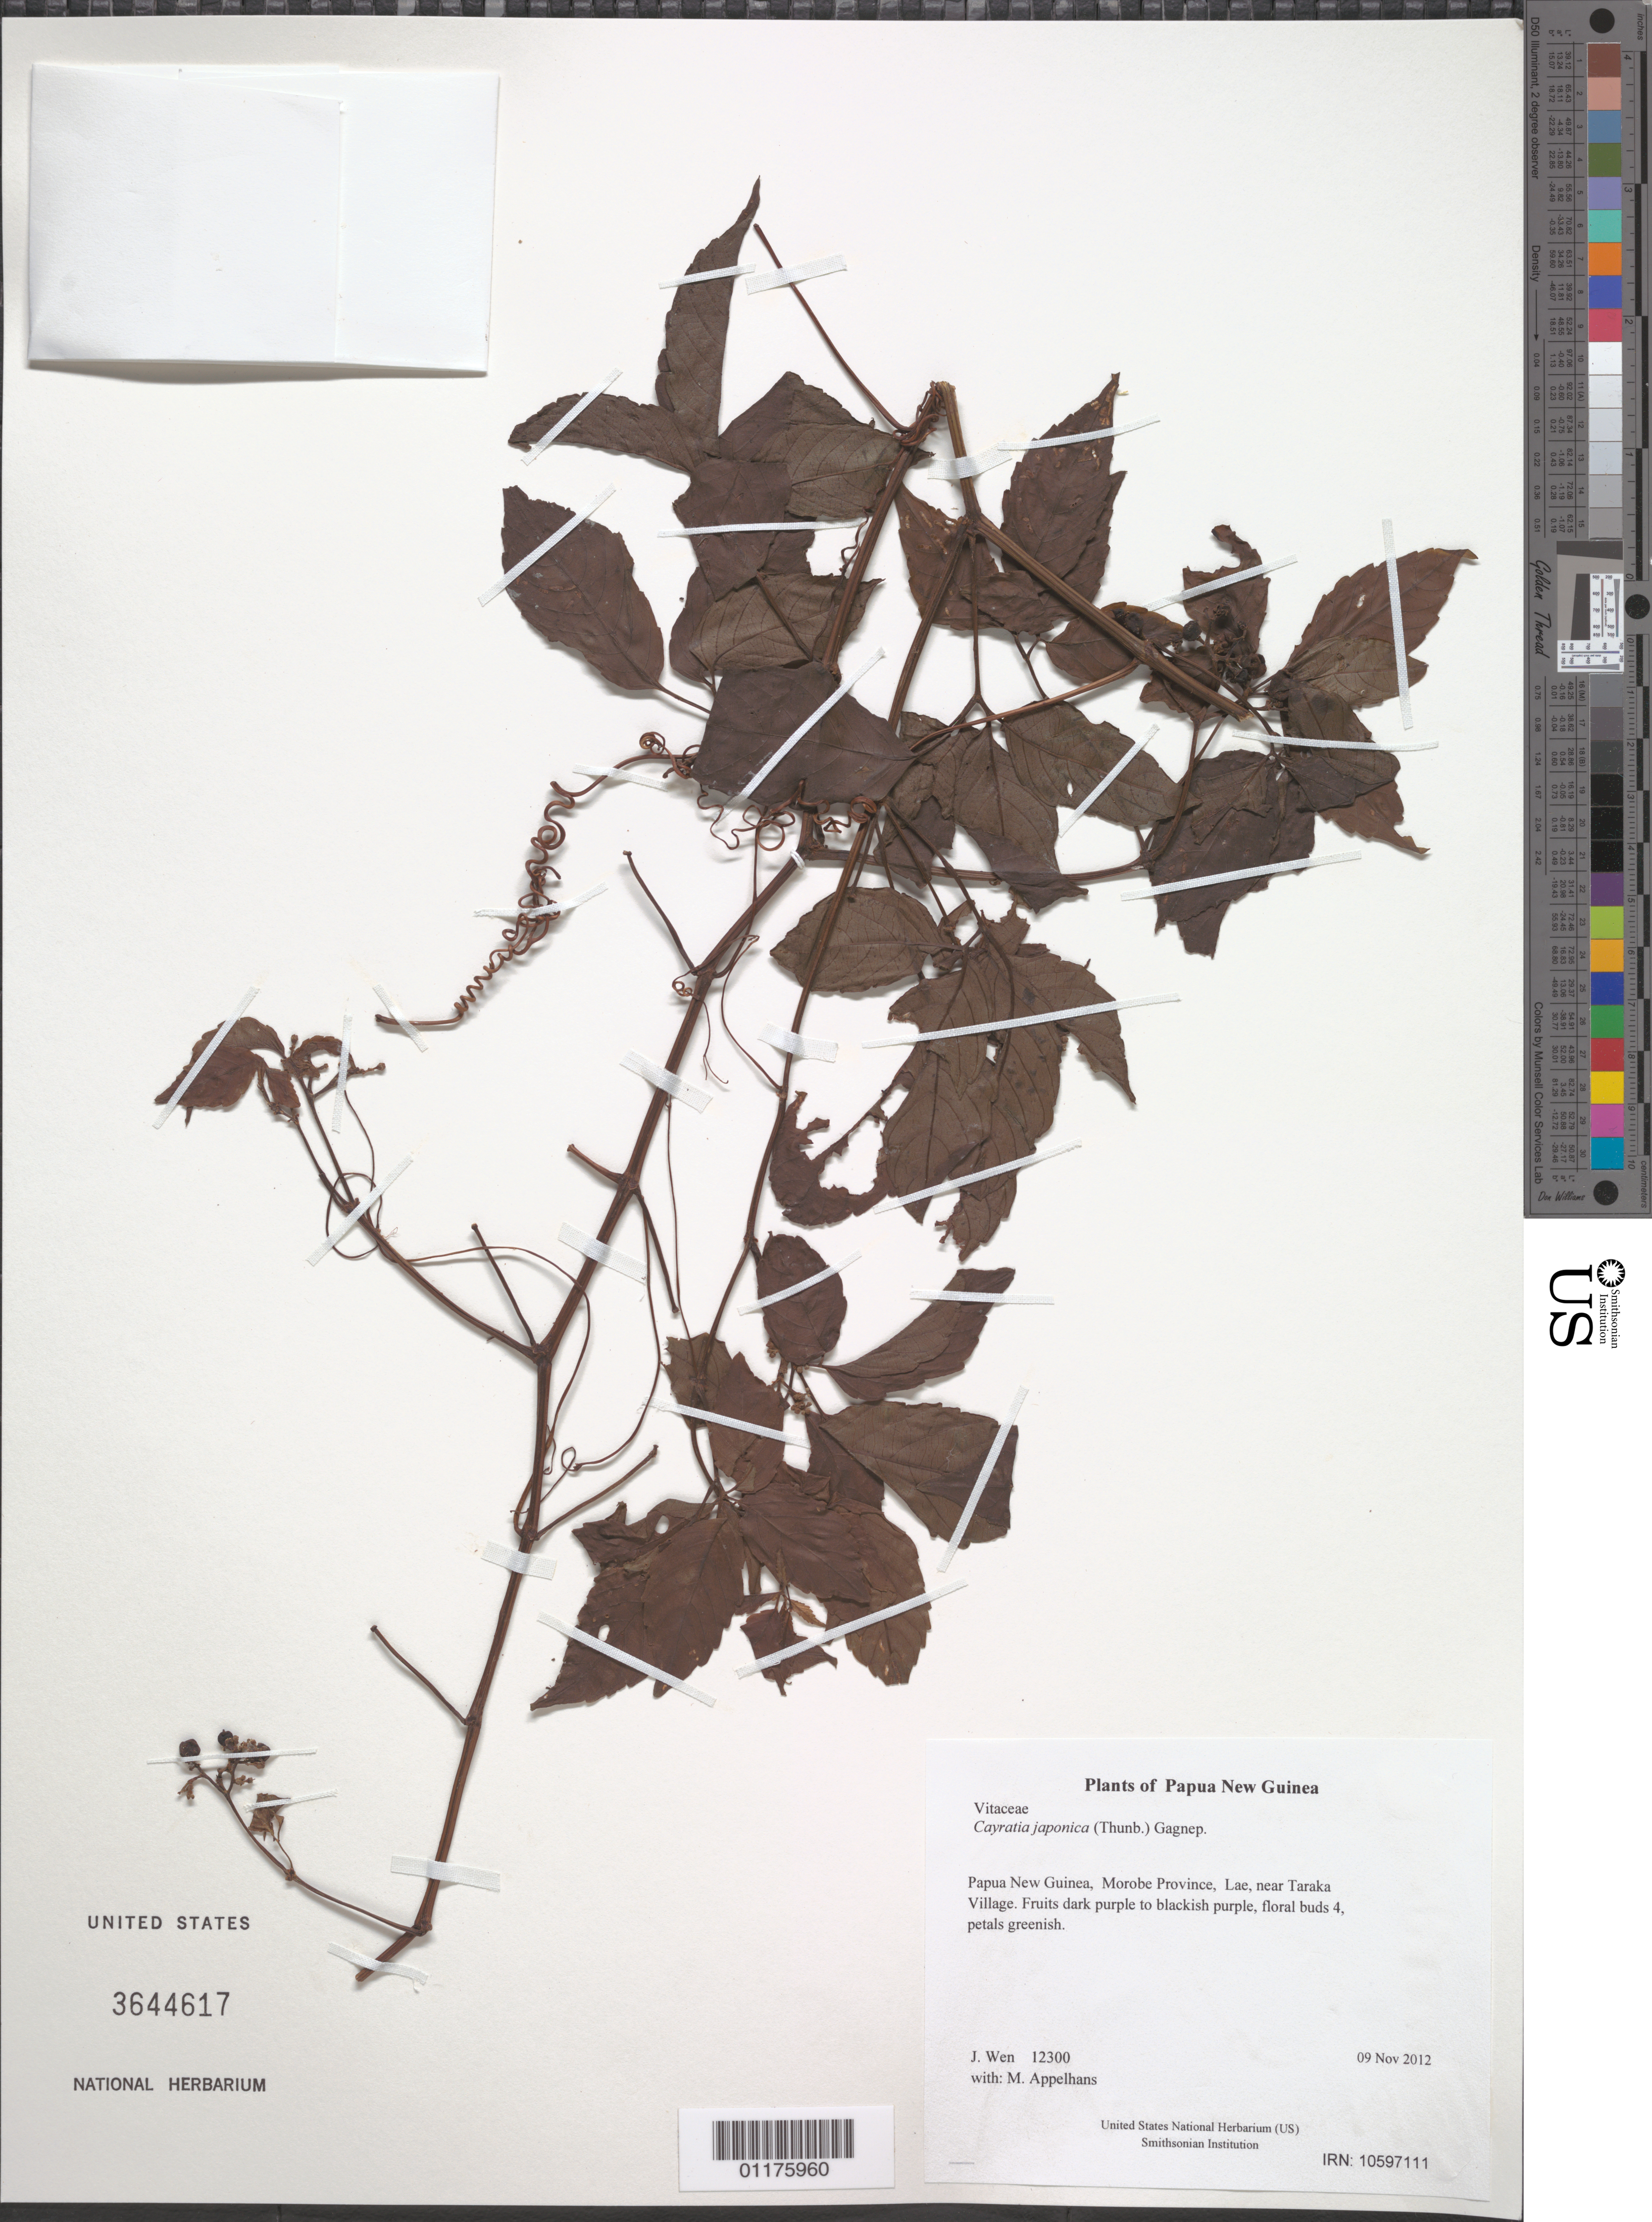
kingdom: Plantae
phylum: Tracheophyta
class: Magnoliopsida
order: Vitales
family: Vitaceae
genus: Causonis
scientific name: Causonis japonica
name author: (Thunb.) Raf.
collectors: M. Appelhans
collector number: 12300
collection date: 2012-11-09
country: Papua New Guinea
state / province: Morobe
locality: Lae, near Taraka Village.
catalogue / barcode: US 3644617